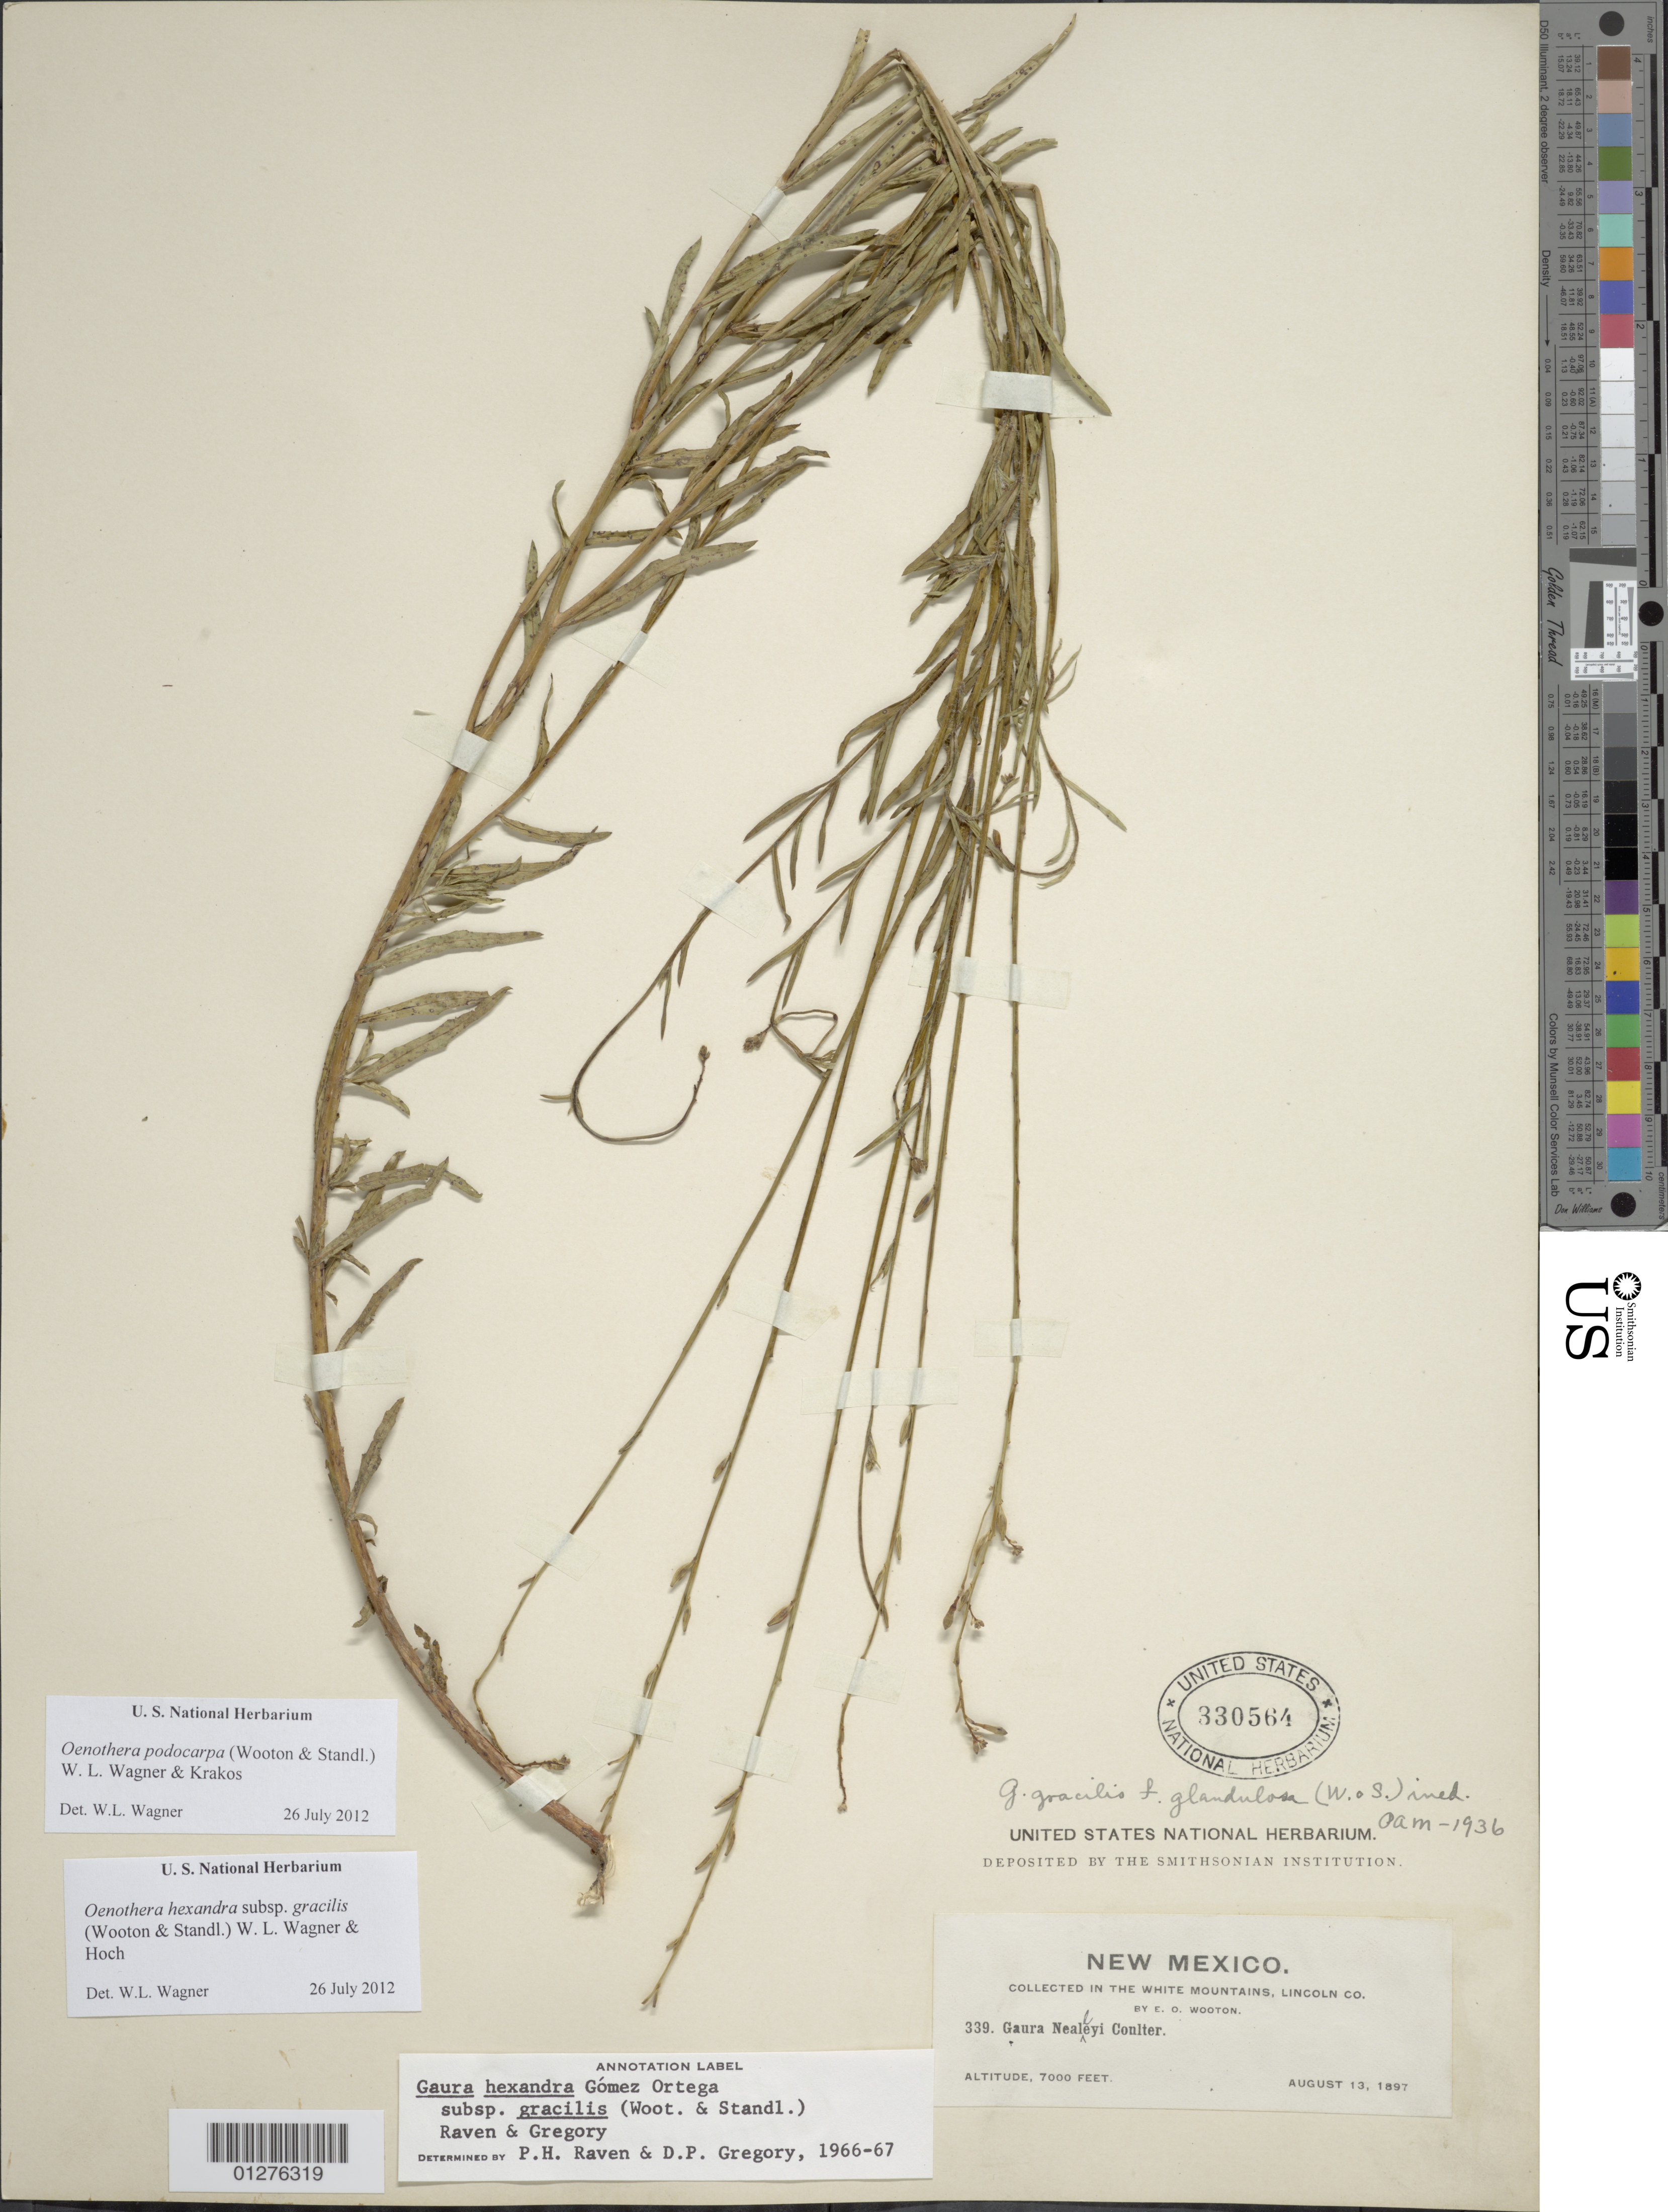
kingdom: Plantae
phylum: Tracheophyta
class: Magnoliopsida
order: Myrtales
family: Onagraceae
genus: Oenothera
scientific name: Oenothera podocarpa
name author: (Wooton & Standl.) Krakos & W.L. Wagner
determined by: Wagner, W. L., (BOT), Smithsonian Institution - National Museum of Natural History (UNITED STATES)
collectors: E. O. Wooton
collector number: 339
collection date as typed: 13 Aug 1897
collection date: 1897-08-13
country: United States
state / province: New Mexico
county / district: Lincoln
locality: White Mountains.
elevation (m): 2134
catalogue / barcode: US 330564